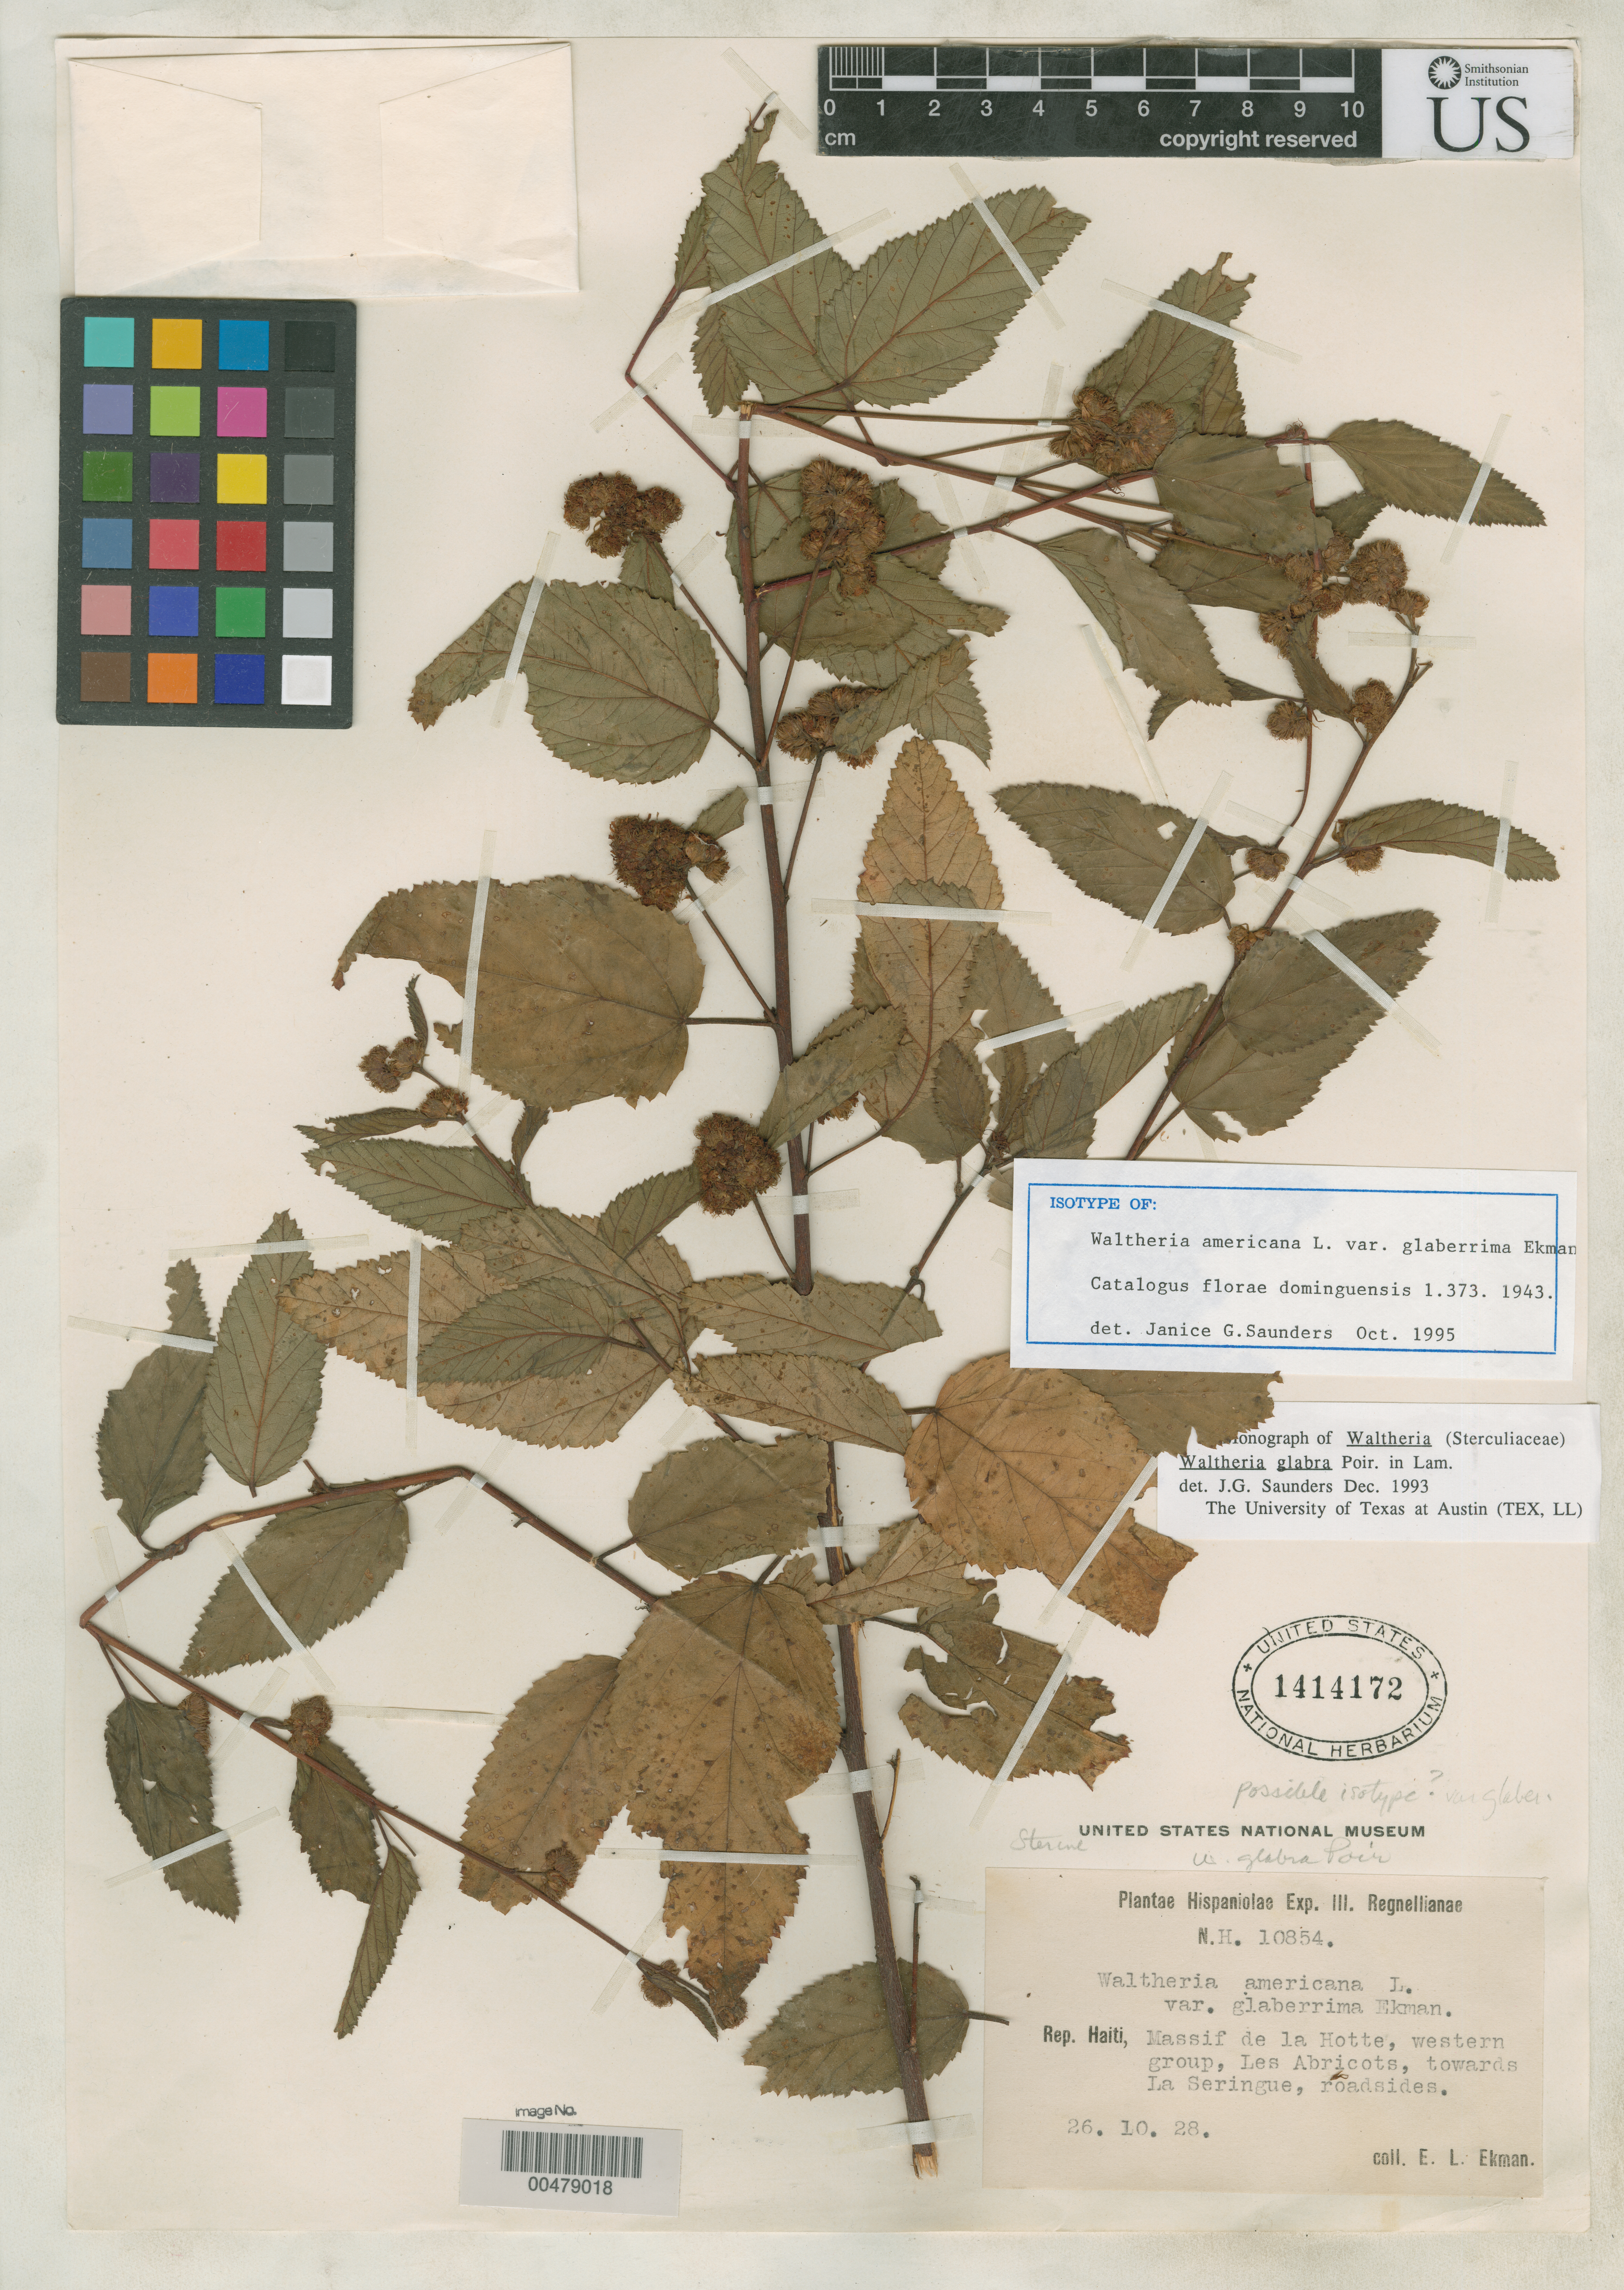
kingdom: Plantae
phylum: Tracheophyta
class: Magnoliopsida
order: Malvales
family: Malvaceae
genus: Waltheria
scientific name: Waltheria americana var. glaberrima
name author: Ekman ex Urb. in Moscosa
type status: Possible Isotype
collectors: E. L. Ekman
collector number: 10854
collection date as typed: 26 Oct 1928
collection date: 1928-10-26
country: Haiti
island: Hispaniola Island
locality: Massif de la Hotte, western group, les Abricots, towards La Seringue.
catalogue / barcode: US 1414172